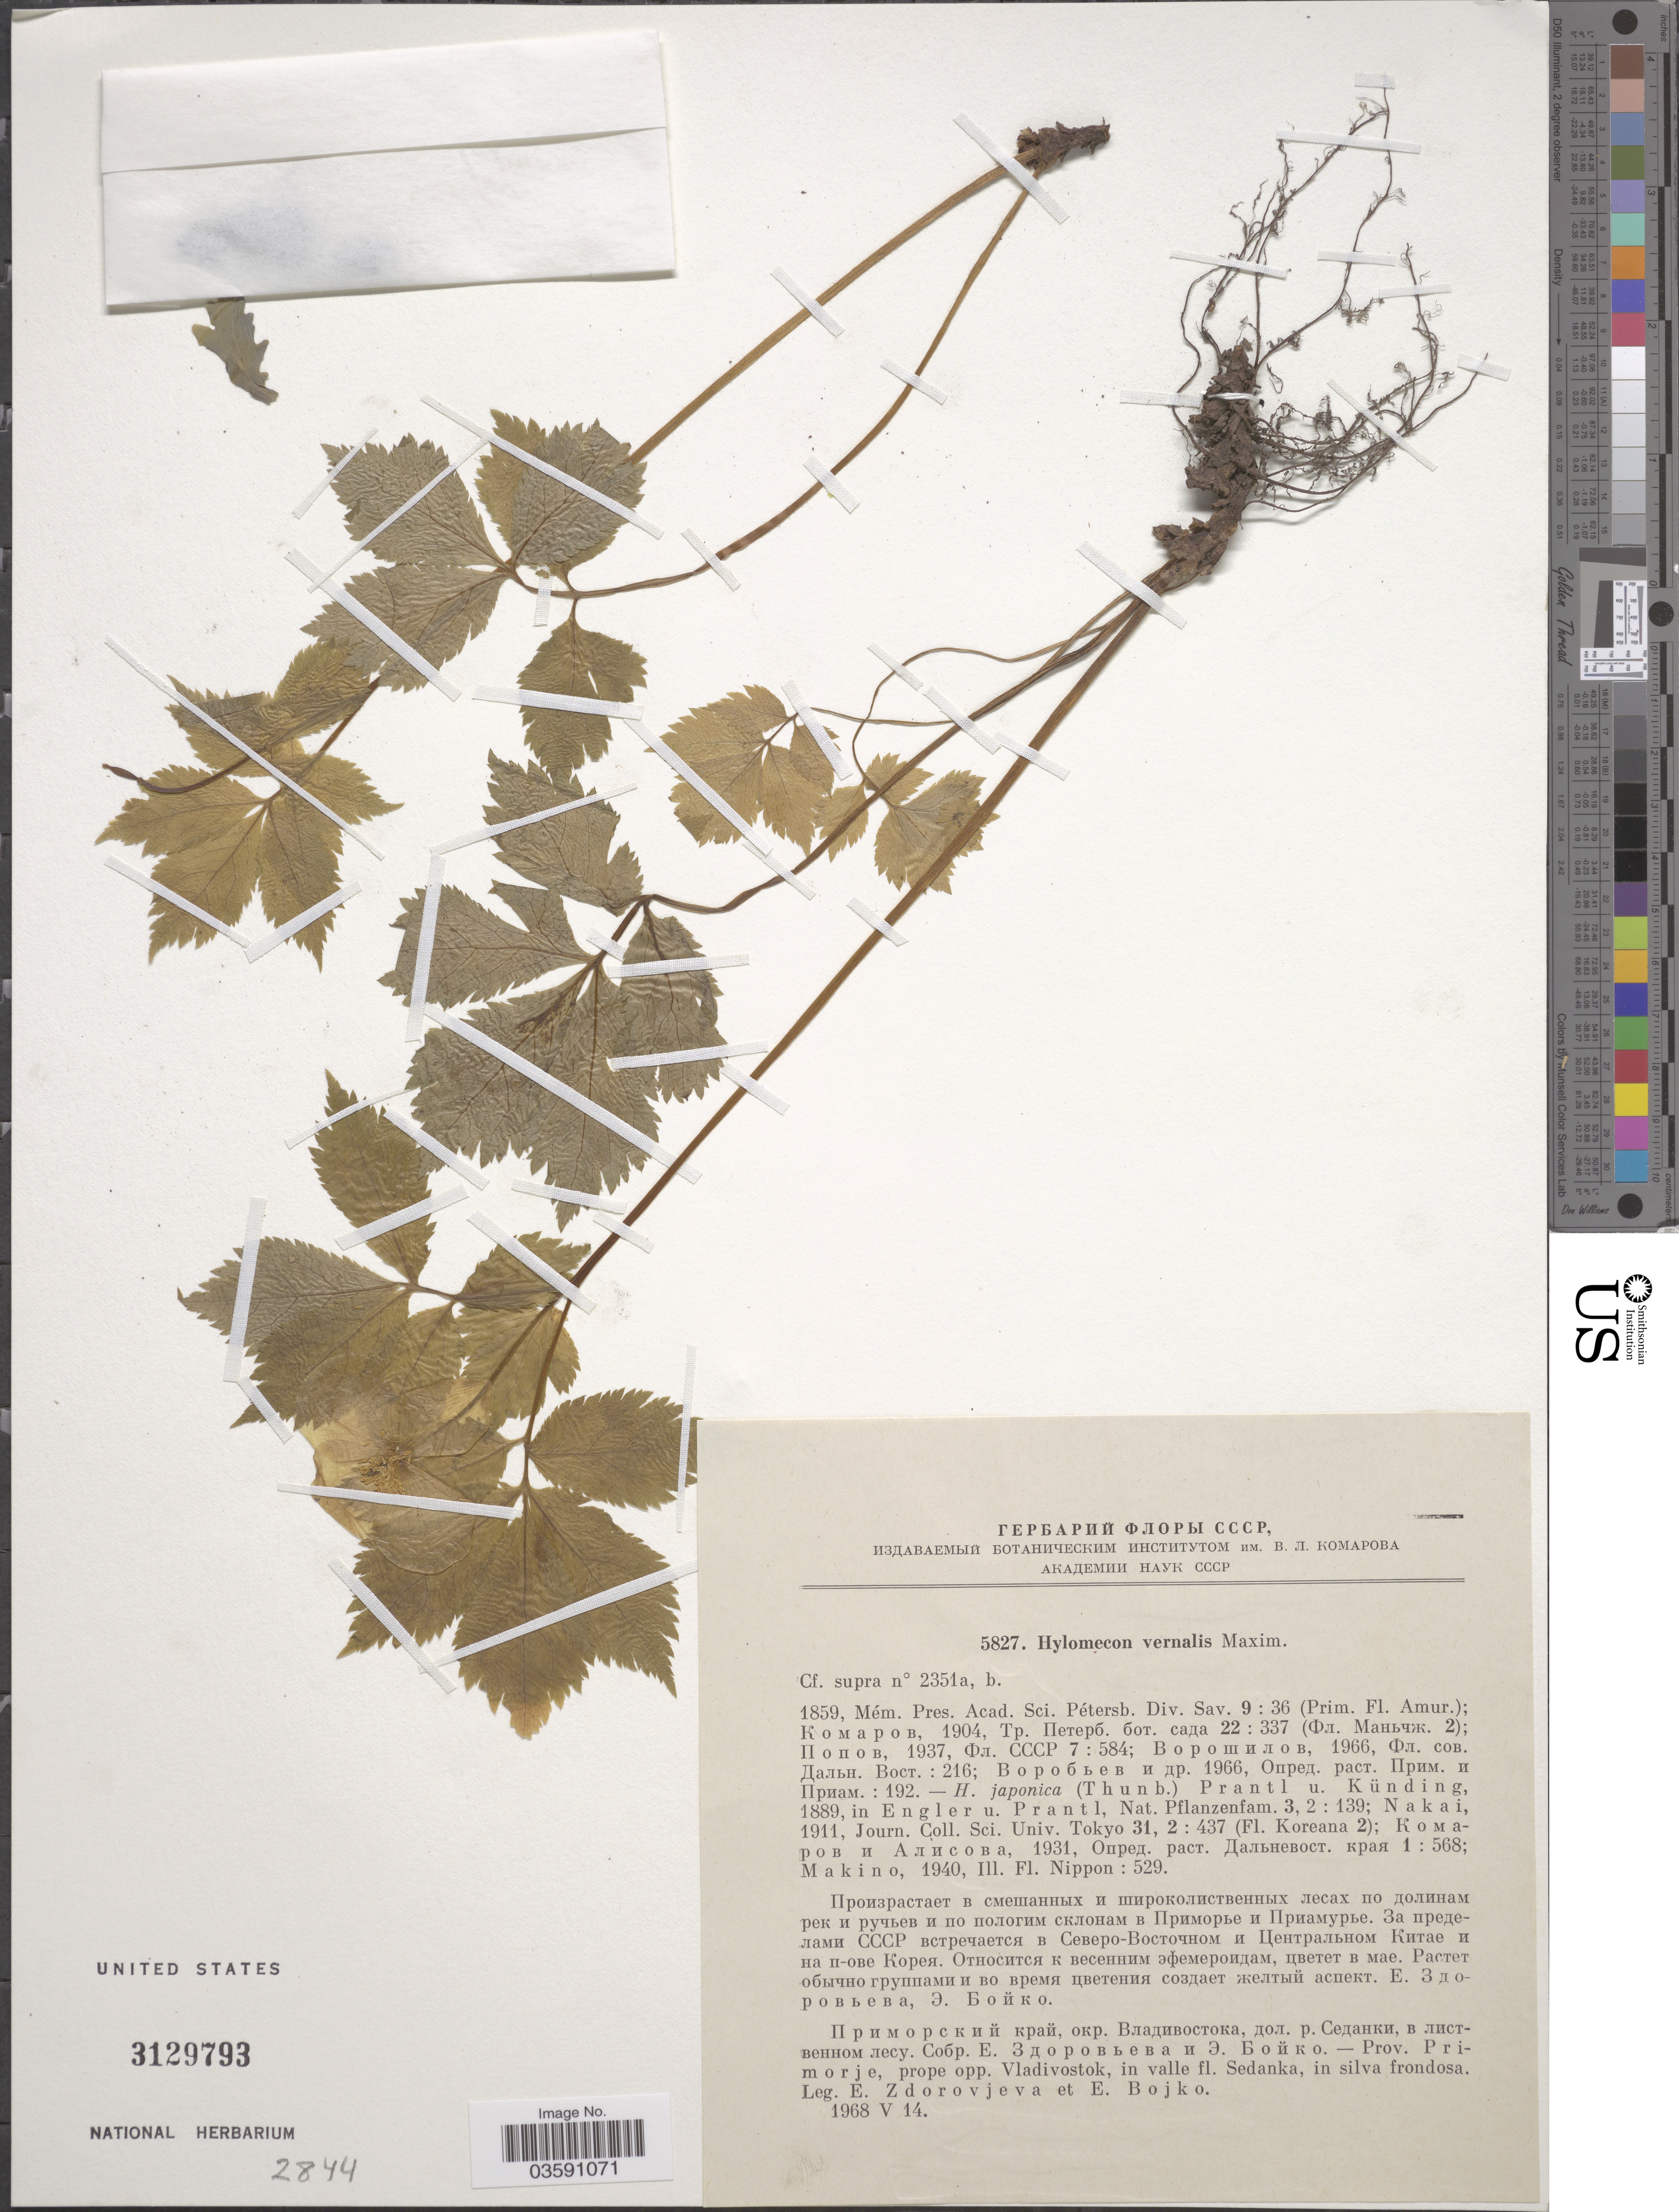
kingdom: Plantae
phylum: Tracheophyta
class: Magnoliopsida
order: Ranunculales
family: Papaveraceae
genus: Hylomecon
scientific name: Hylomecon vernalis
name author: Maxim.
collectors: E. Zdorovjeva & E. Bojko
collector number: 5827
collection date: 1968-05-14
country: Russian Federation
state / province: Primorsky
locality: Prov. Primorje, prope opp. Vladivostok, in valle fl. Sedanka.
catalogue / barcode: US 3129793